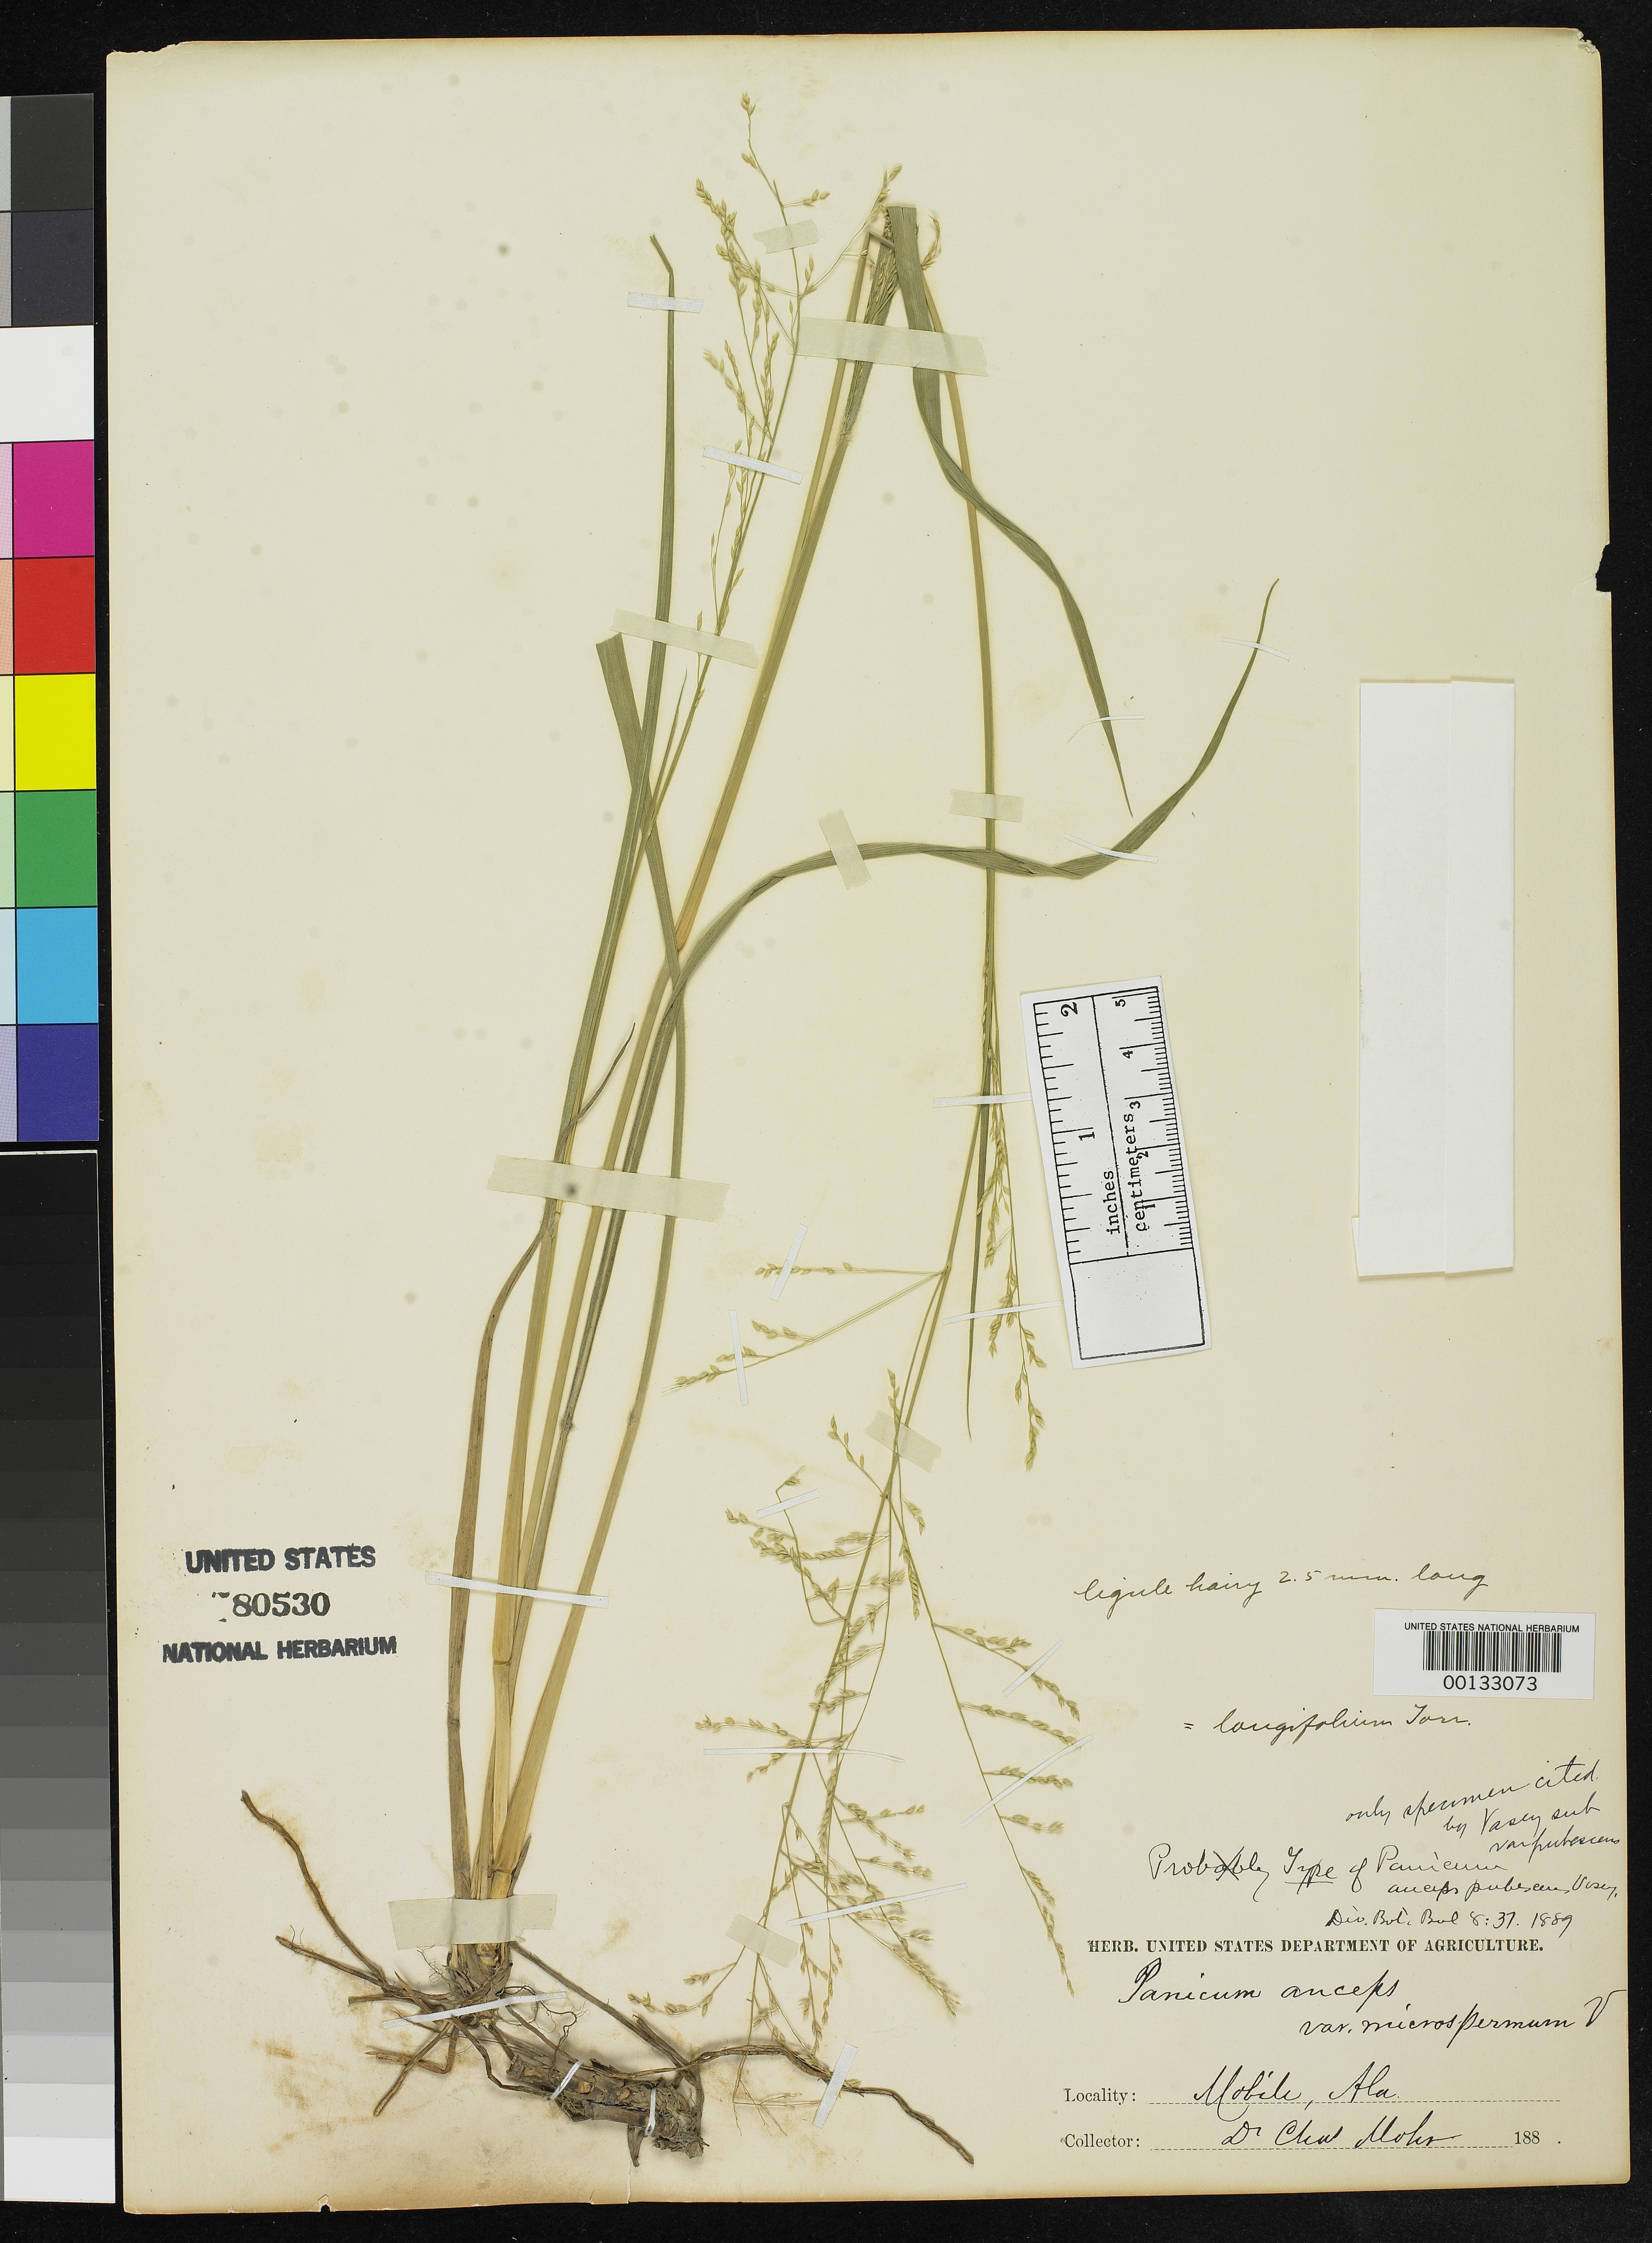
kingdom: Plantae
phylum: Tracheophyta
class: Liliopsida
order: Poales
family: Poaceae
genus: Panicum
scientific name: Panicum anceps var. pubescens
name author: Vasey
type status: Lectotype; Type Collection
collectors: C. T. Mohr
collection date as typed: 188-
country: United States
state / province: Alabama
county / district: Mobile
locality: Mobile.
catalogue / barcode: US 80530